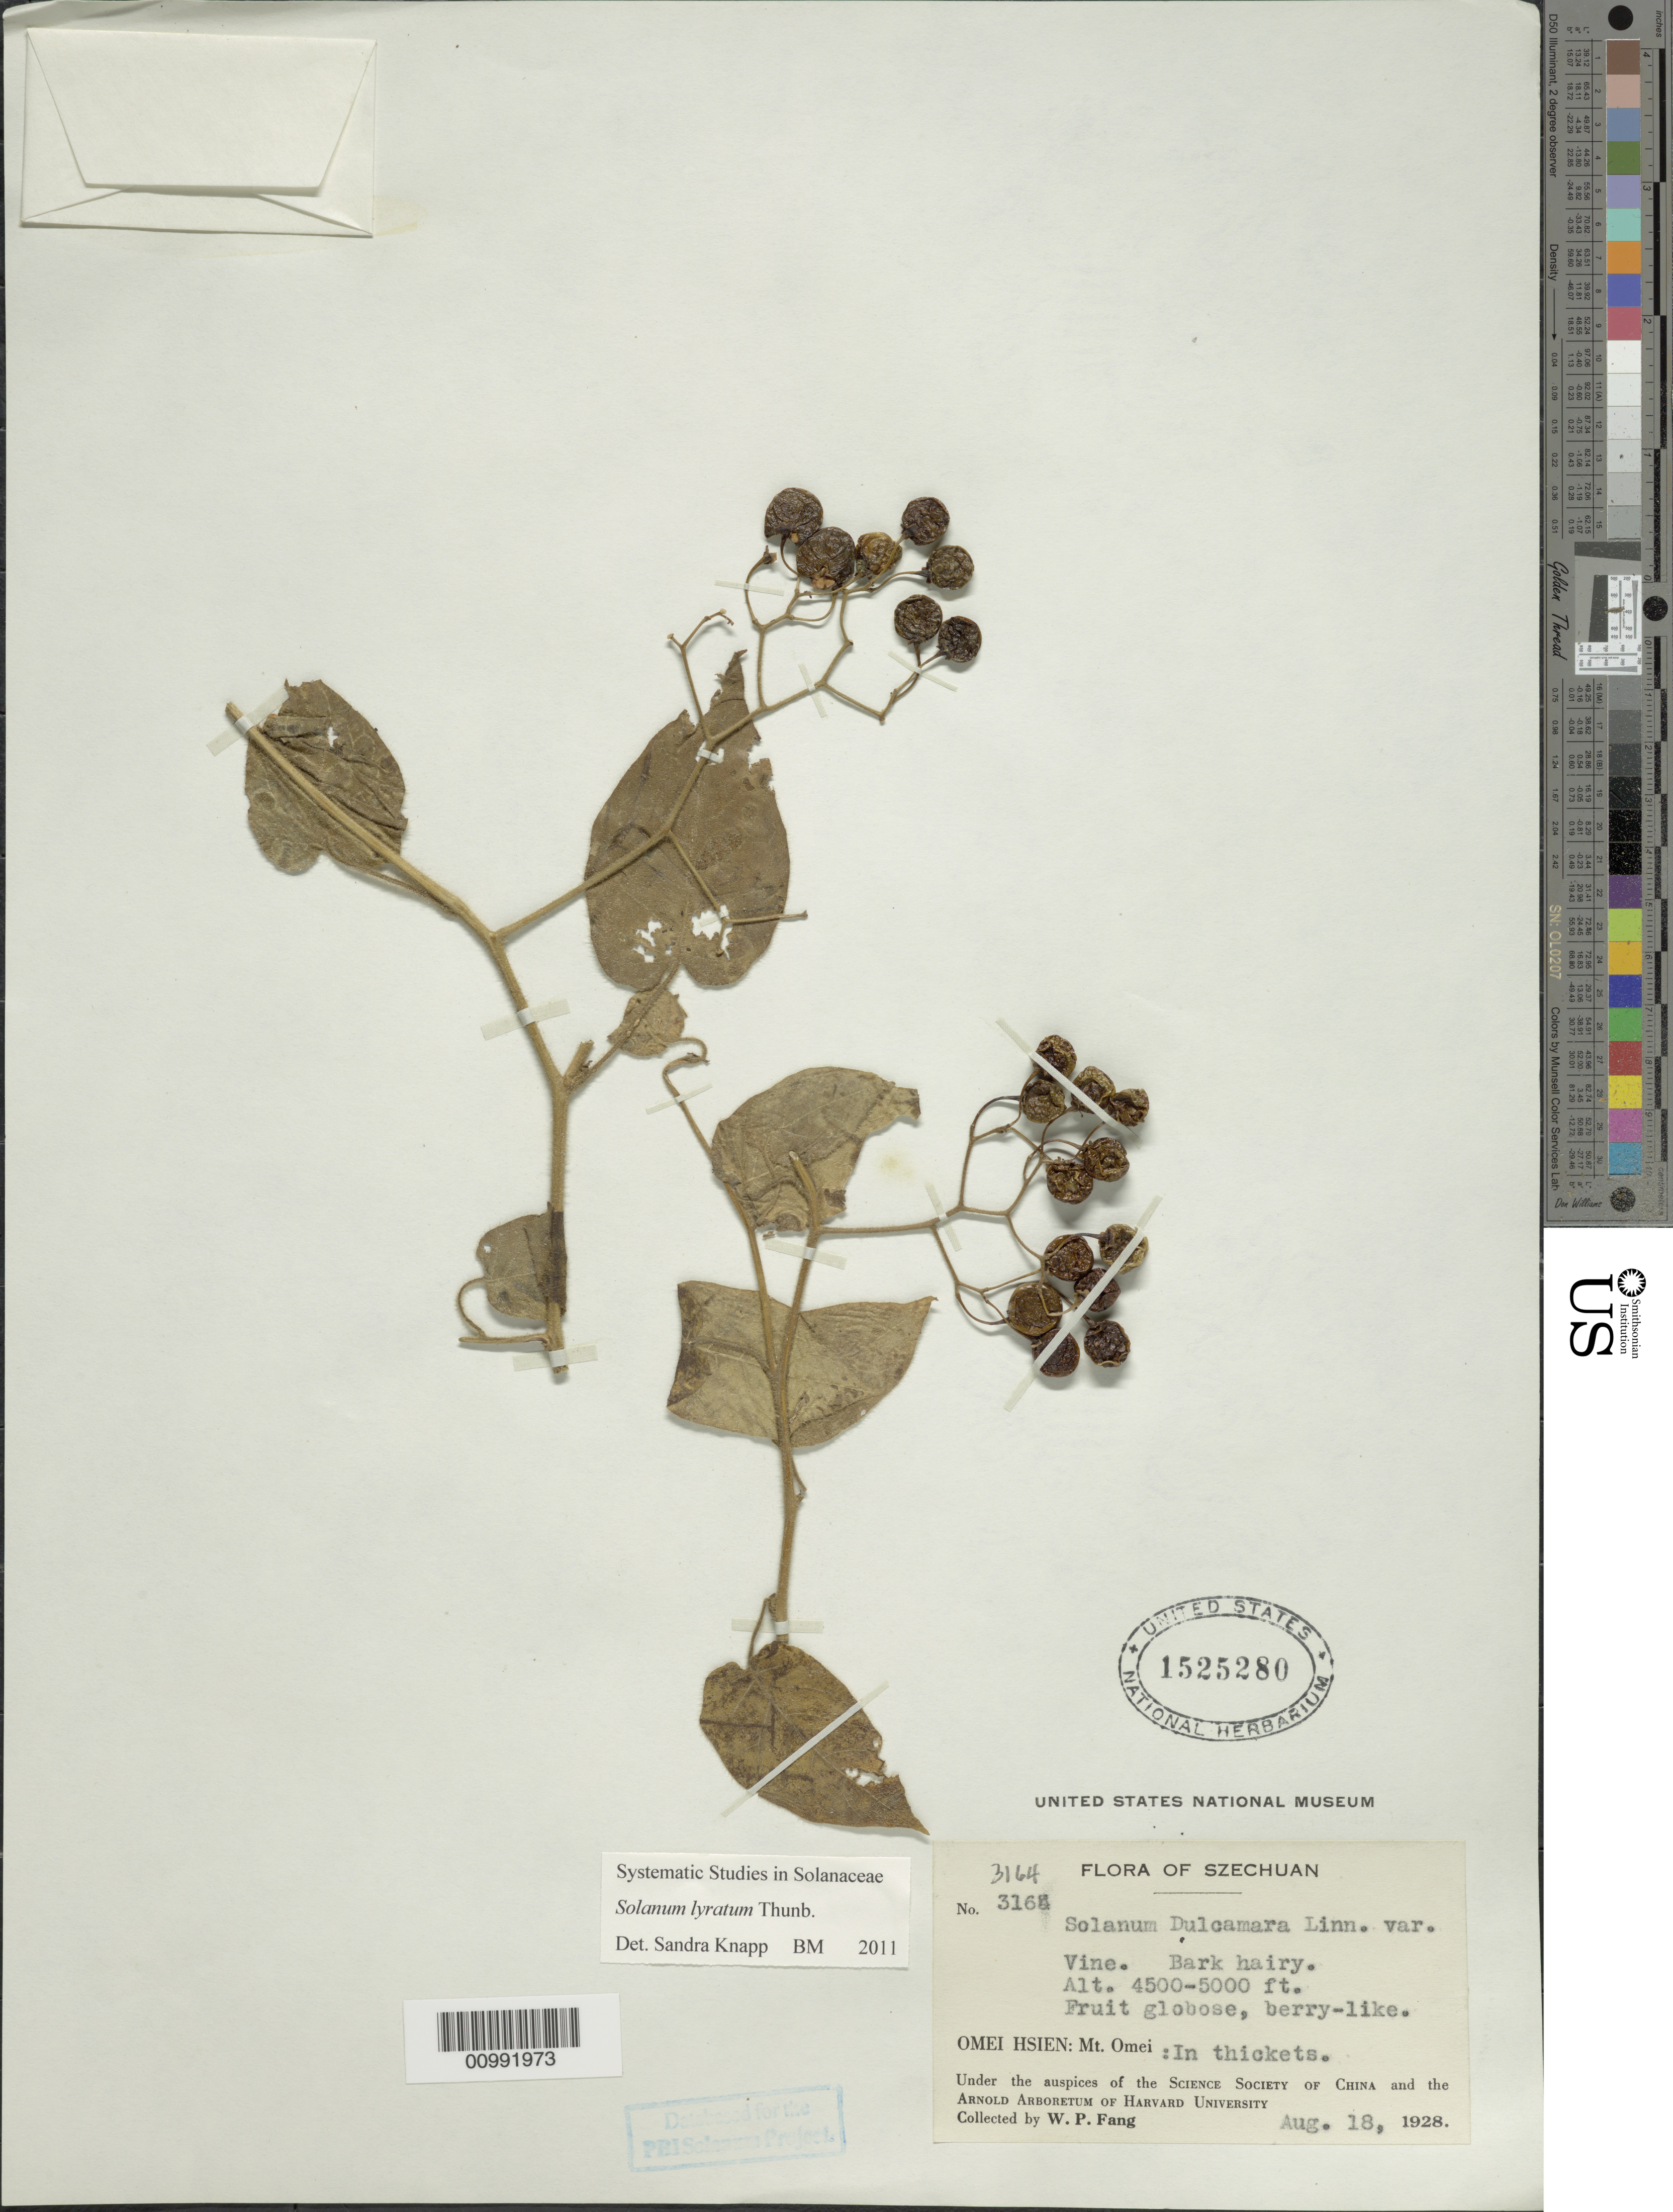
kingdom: Plantae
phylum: Tracheophyta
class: Magnoliopsida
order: Solanales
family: Solanaceae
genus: Solanum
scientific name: Solanum lyratum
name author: Thunb.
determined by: Knapp, S. D.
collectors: W. P. Fang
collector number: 3164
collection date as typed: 18 Aug 1928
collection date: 1928-08-18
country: China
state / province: Sichuan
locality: Omei Hsien: Mt. Omei.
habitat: In thickets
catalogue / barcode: US 1525280